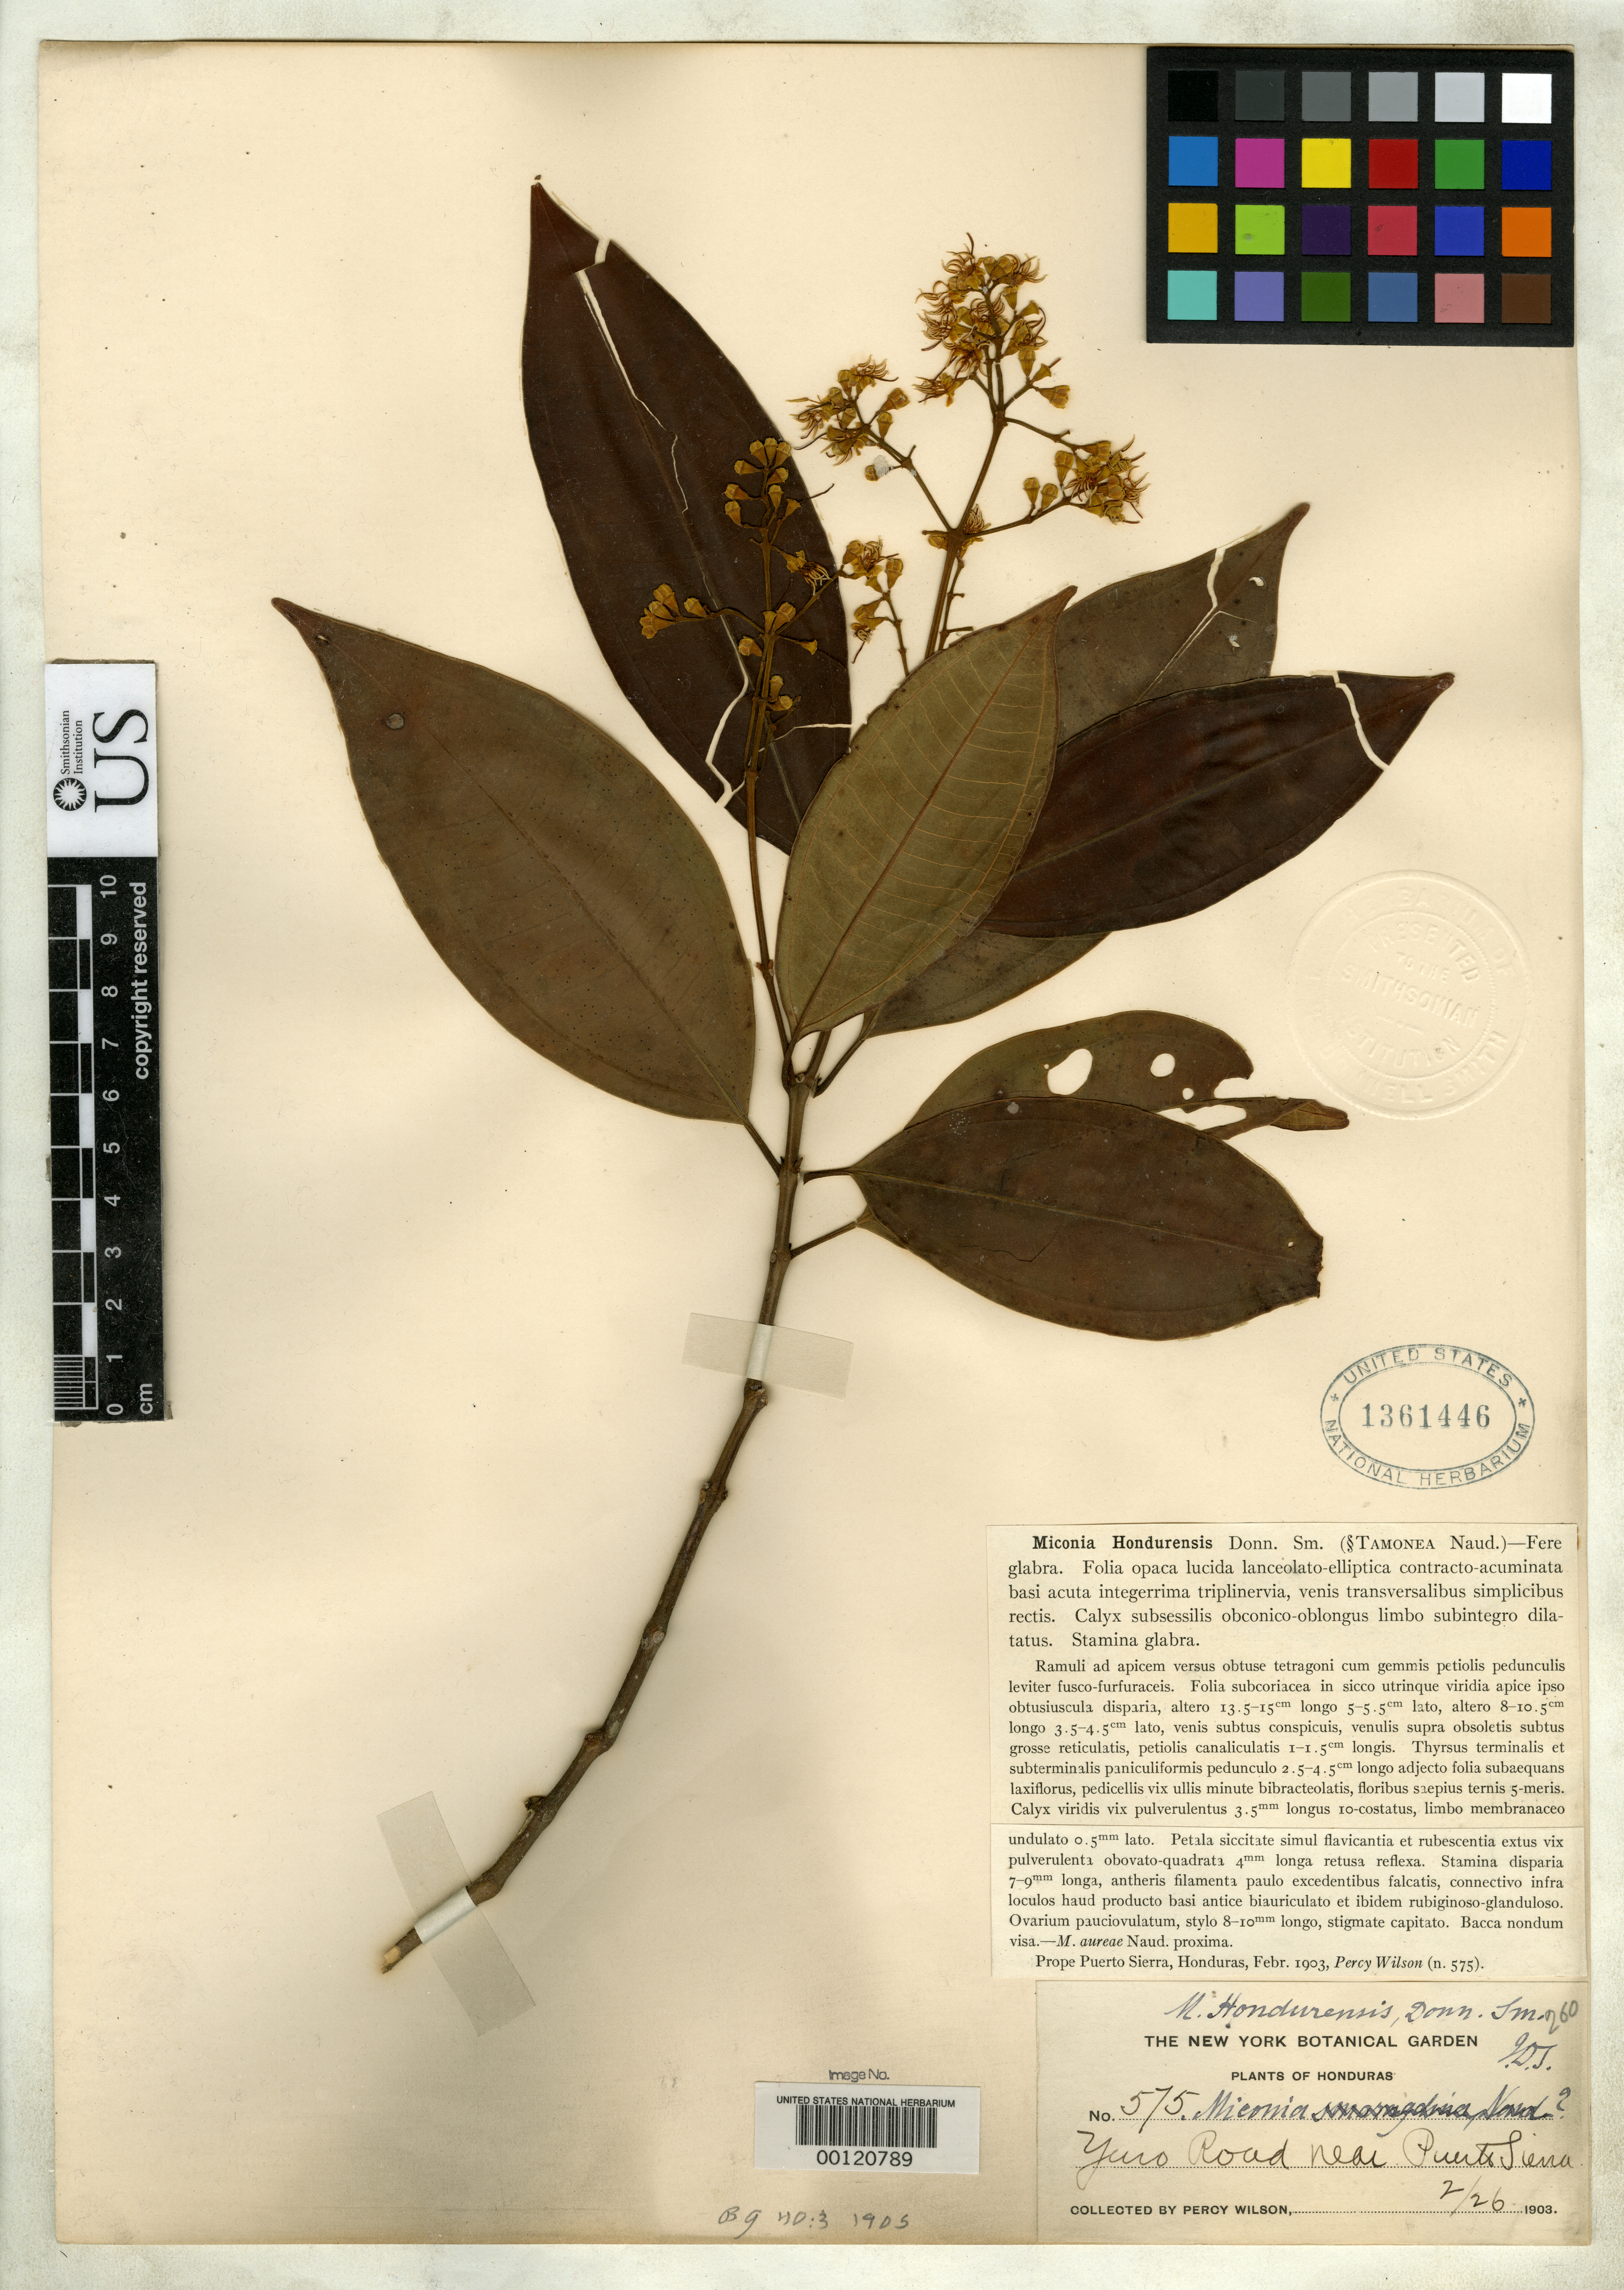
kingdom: Plantae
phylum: Tracheophyta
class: Magnoliopsida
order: Myrtales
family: Melastomataceae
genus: Miconia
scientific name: Miconia hondurensis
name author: Donn. Sm.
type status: Type Collection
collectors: P. Wilson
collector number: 575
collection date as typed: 26 Feb 1903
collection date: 1903-02-26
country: Honduras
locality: Near Puerto Sierra.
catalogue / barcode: US 1361446